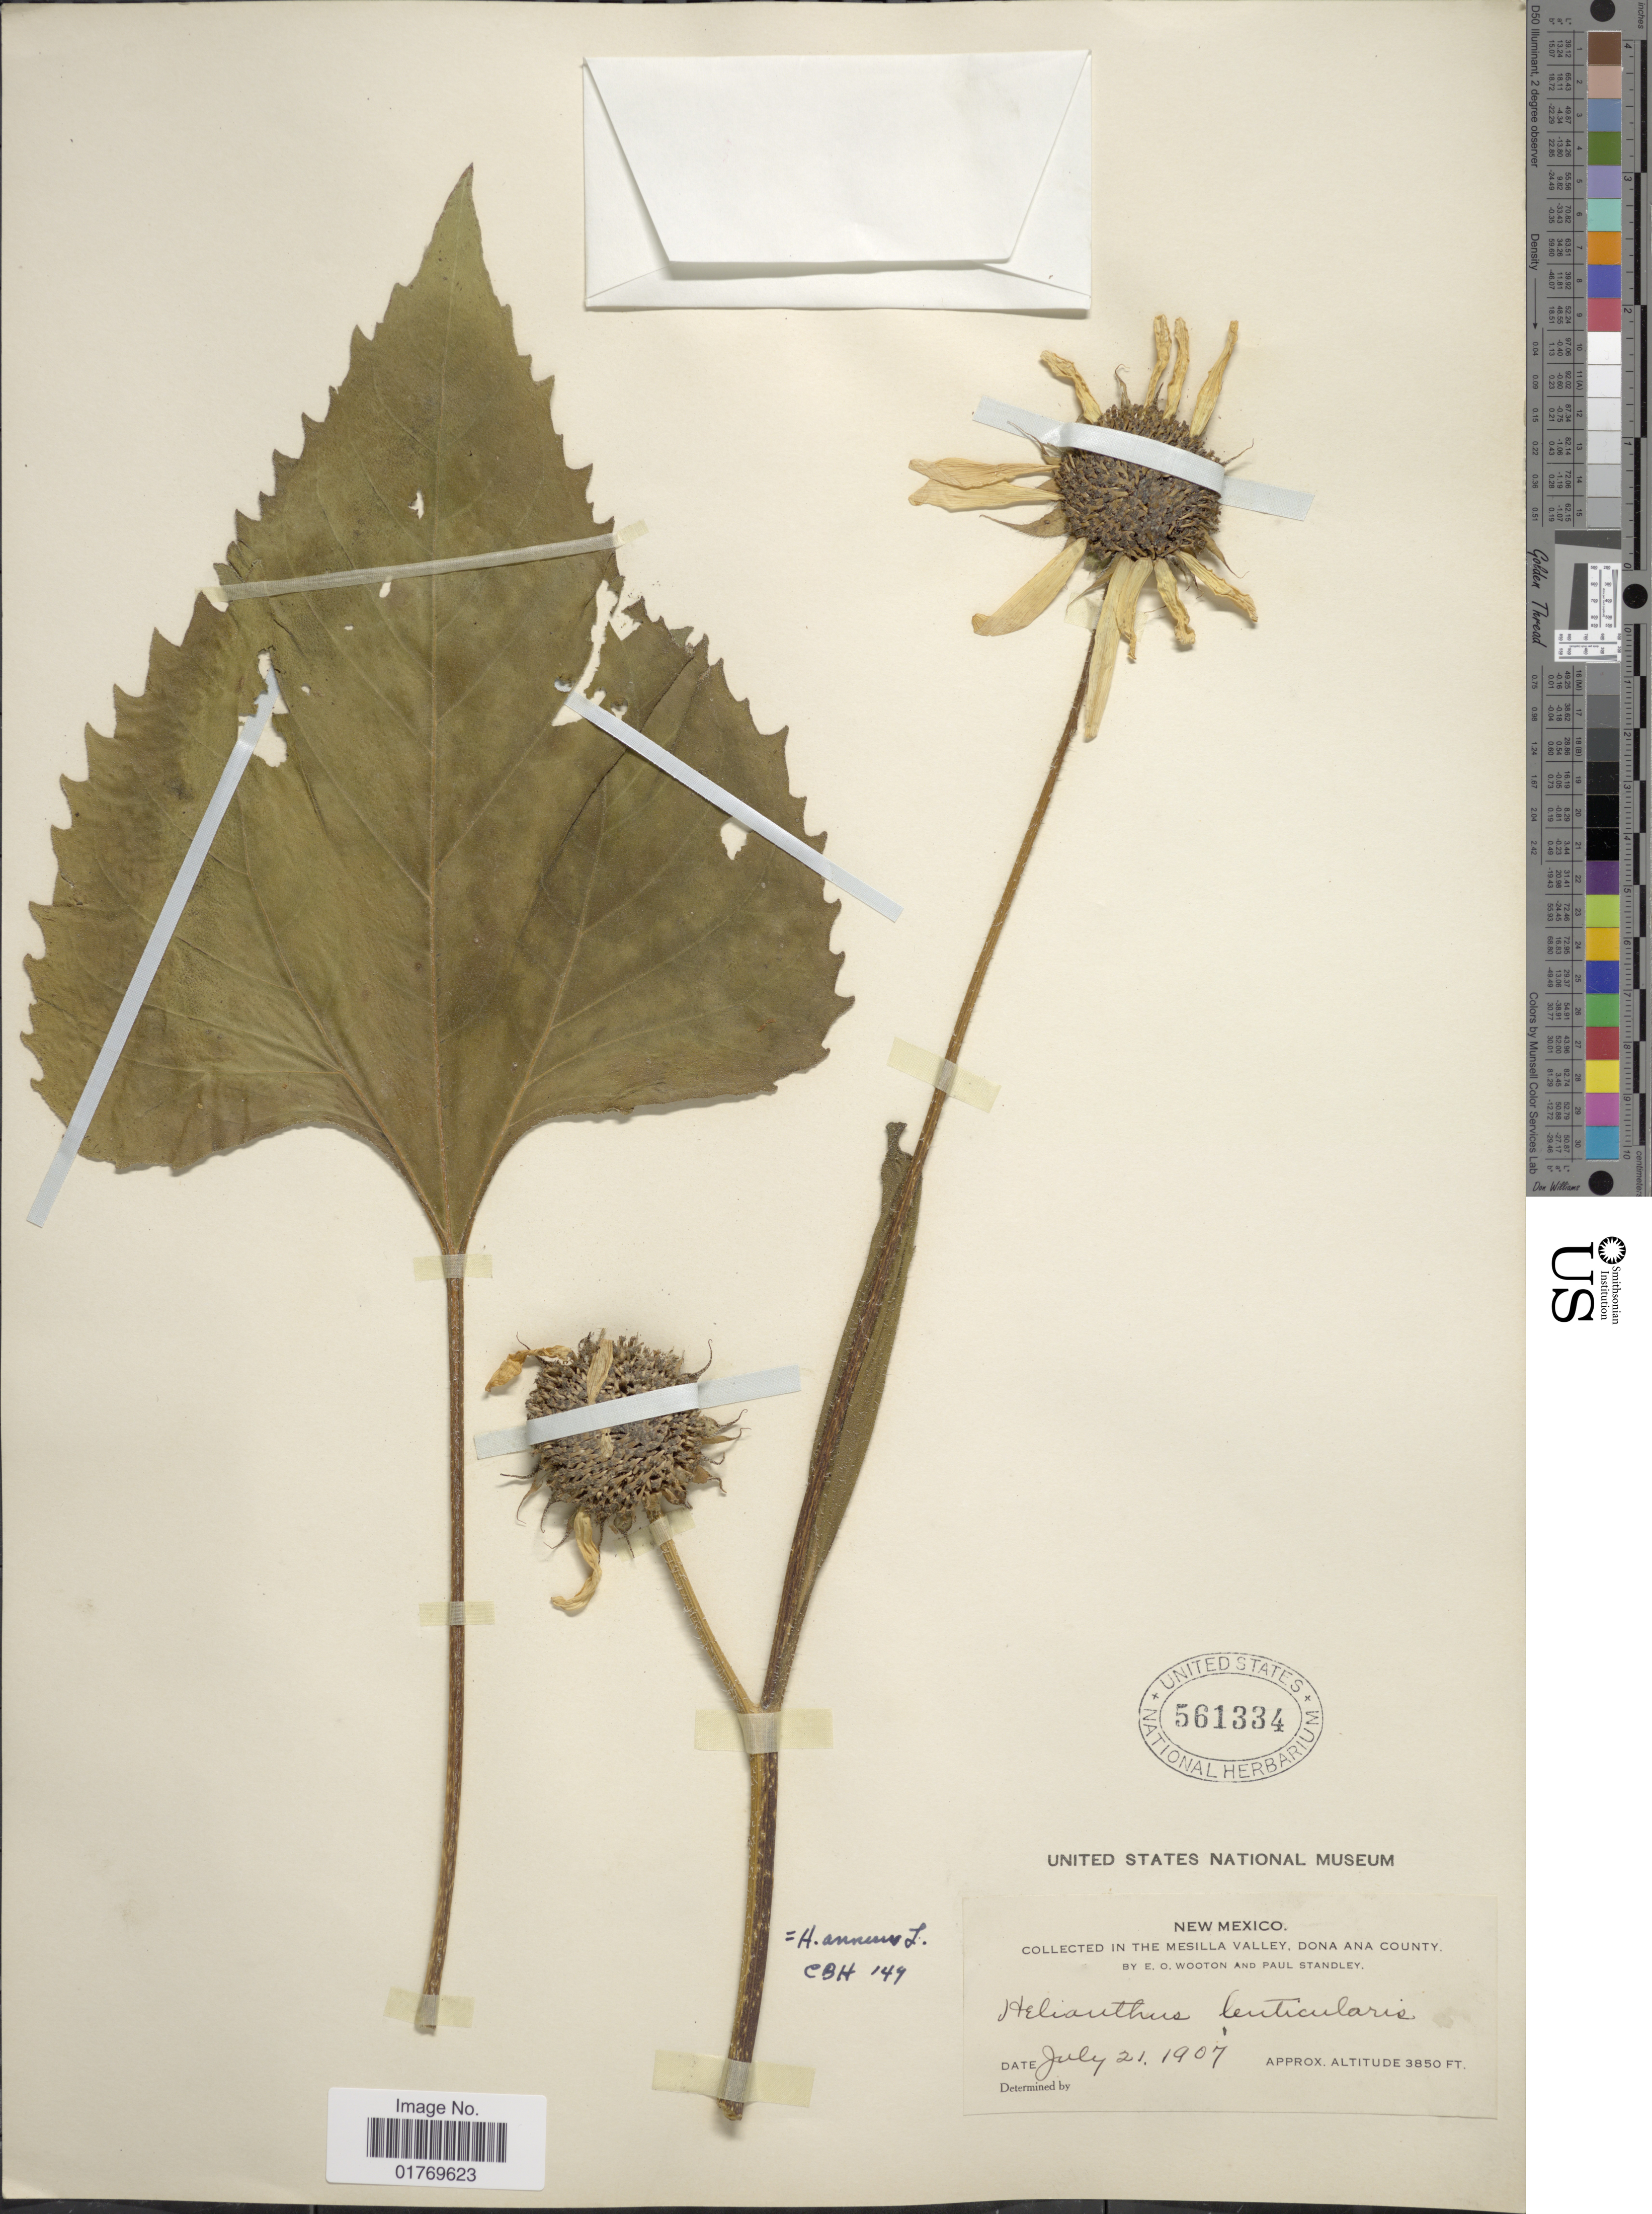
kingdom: Plantae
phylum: Tracheophyta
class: Magnoliopsida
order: Asterales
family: Asteraceae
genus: Helianthus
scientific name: Helianthus annuus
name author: L.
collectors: E. O. Wooton & P. C. Standley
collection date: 1907-07-21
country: United States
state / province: New Mexico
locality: In the Mesilla Valley, Dona Ana County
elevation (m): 1173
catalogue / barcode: US 561334